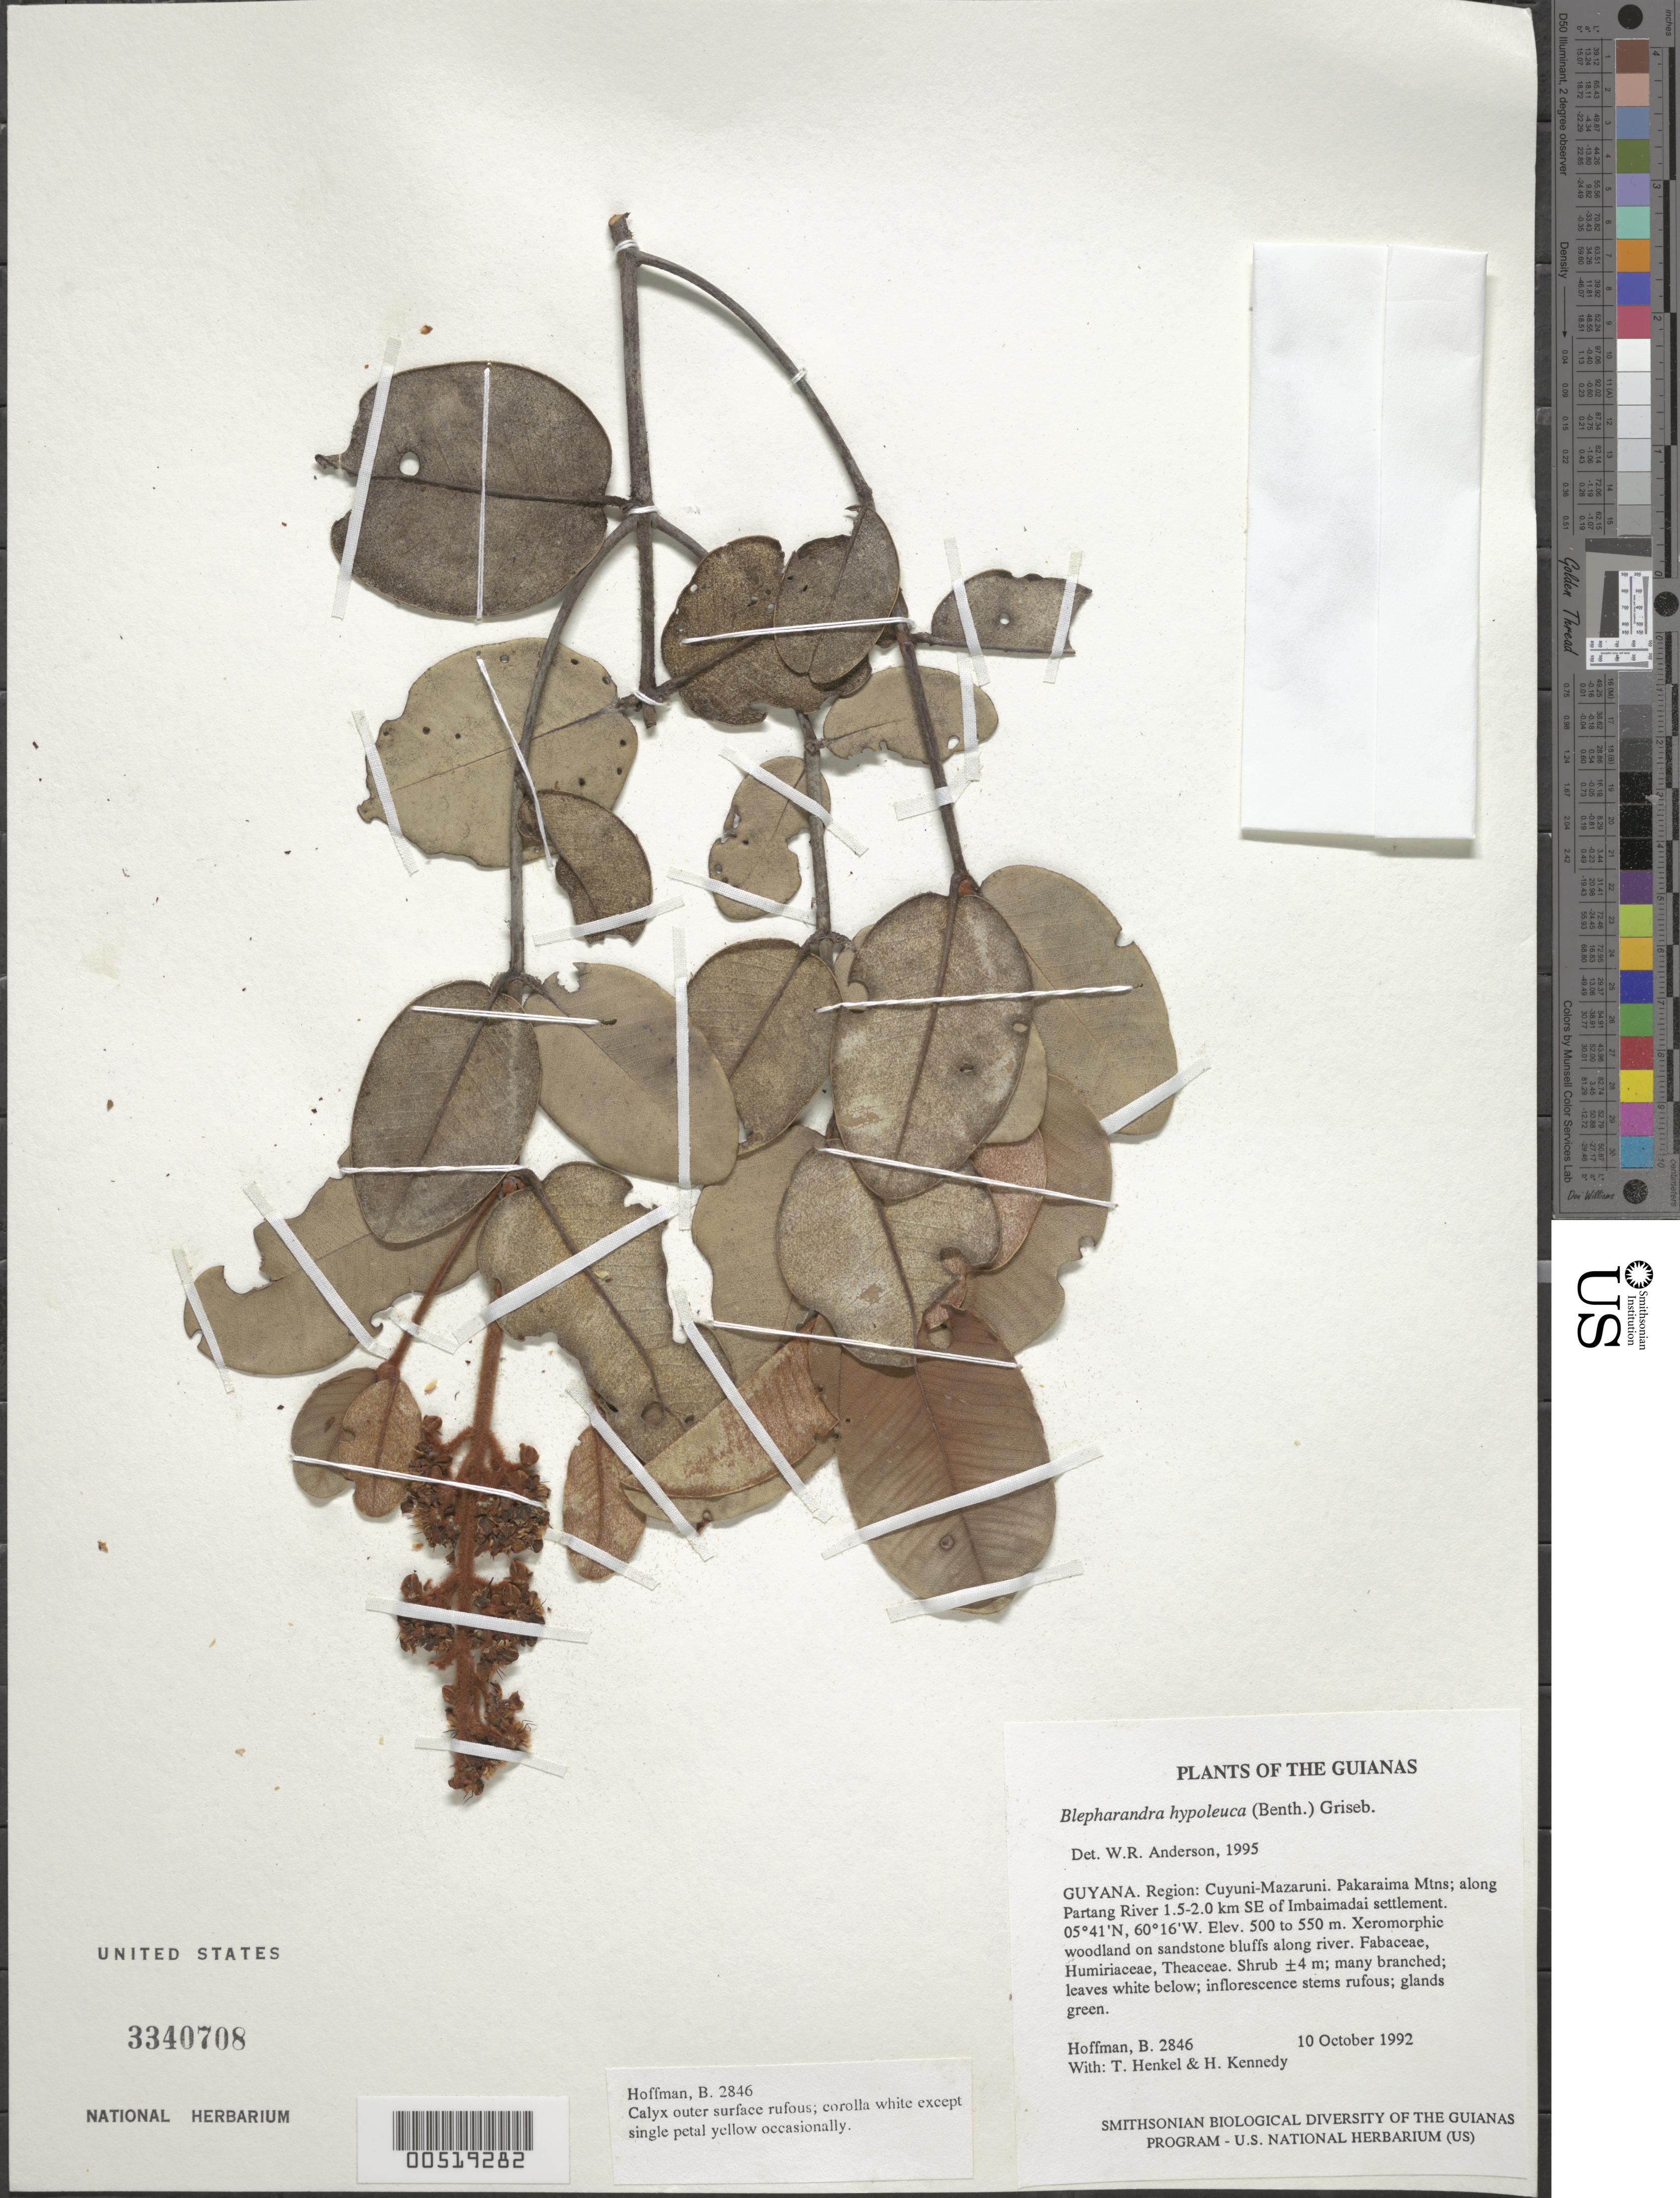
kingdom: Plantae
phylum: Tracheophyta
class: Magnoliopsida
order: Malpighiales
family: Malpighiaceae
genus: Blepharandra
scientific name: Blepharandra hypoleuca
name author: (Benth.) Griseb.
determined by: Anderson, W. R., (MICH), University of Michigan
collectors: B. Hoffman, T. Henkel & H. Kennedy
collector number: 2846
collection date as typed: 10 October 1992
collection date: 1992-10-10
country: Guyana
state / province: Cuyuni-Mazaruni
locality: Pakaraima Mountains; along Partang River 1.5-2.0 km SE of Imbaimadai settlement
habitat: Xeromorphic woodland on sandstone bluffs along river. Fabaceae, Humiriaceae, Theaceae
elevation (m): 500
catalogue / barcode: US 3340708